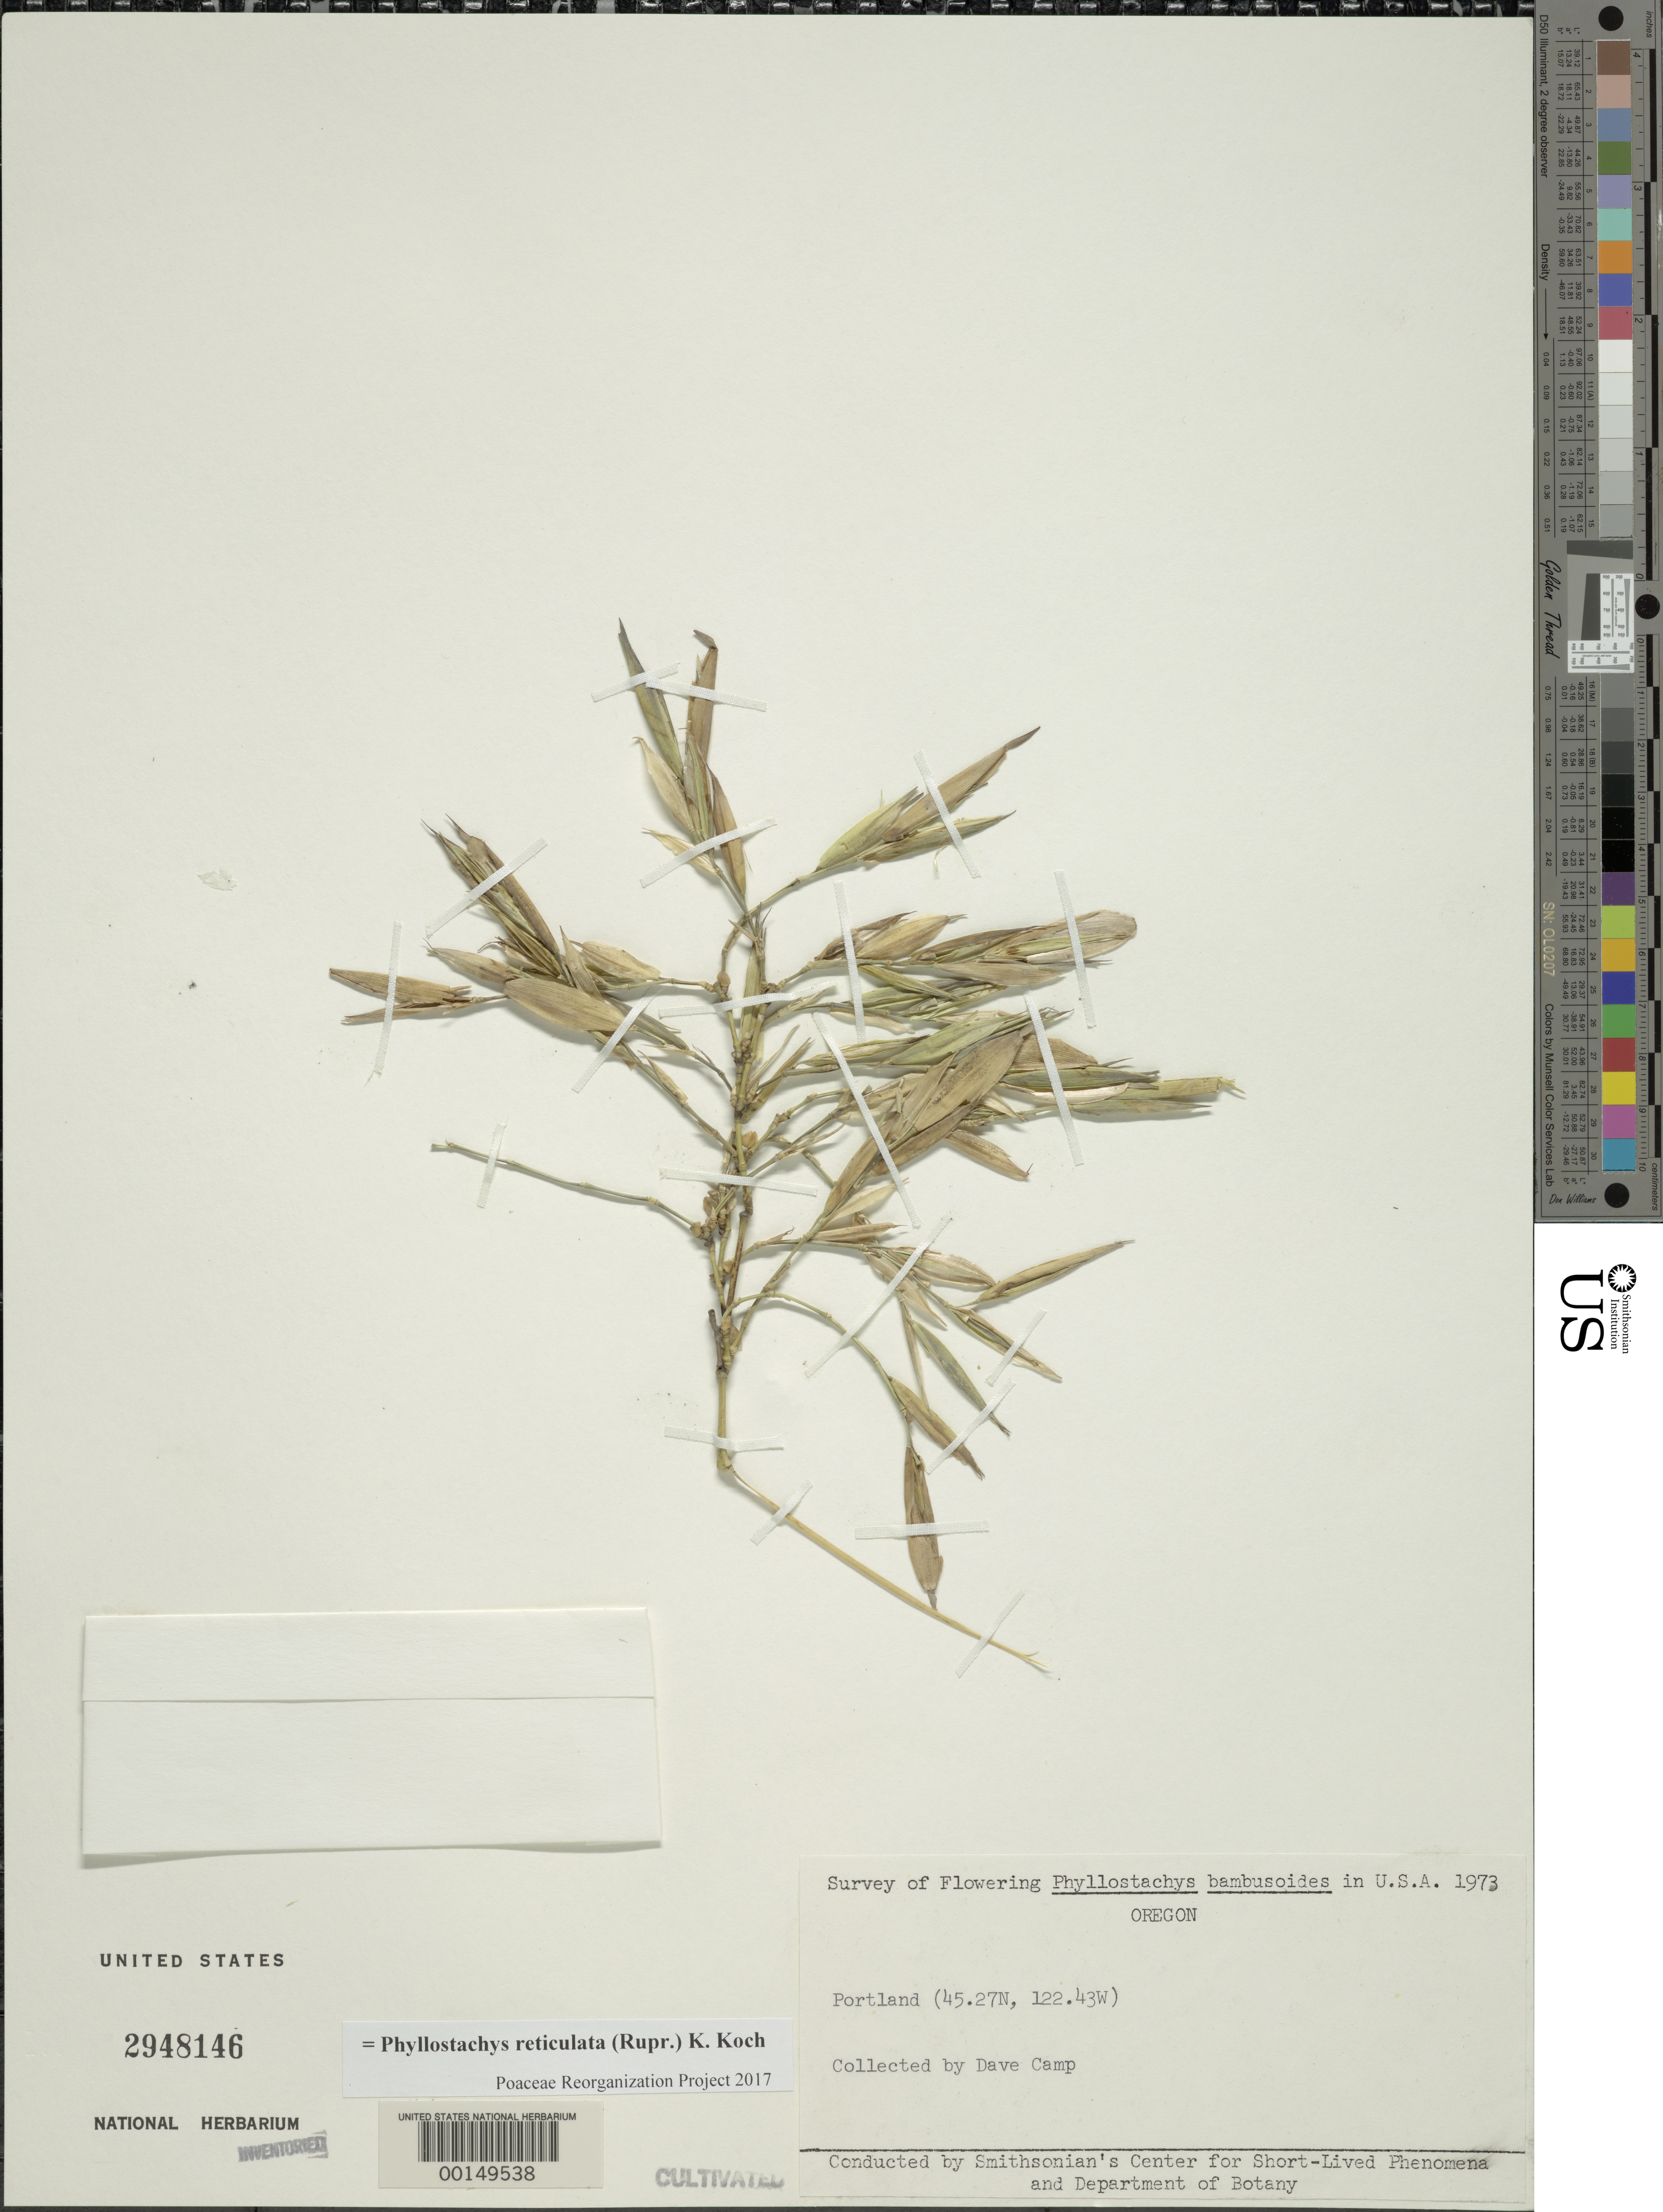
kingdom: Plantae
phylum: Tracheophyta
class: Liliopsida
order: Poales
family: Poaceae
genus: Phyllostachys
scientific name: Phyllostachys reticulata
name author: (Rupr.) K. Koch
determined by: Poaceae Reorganization Project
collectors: D. Camp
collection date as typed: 1973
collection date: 1973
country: United States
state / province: Oregon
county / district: Multnomah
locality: Portland, lat. 45.32n: long. 122.40w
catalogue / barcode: US 2948146